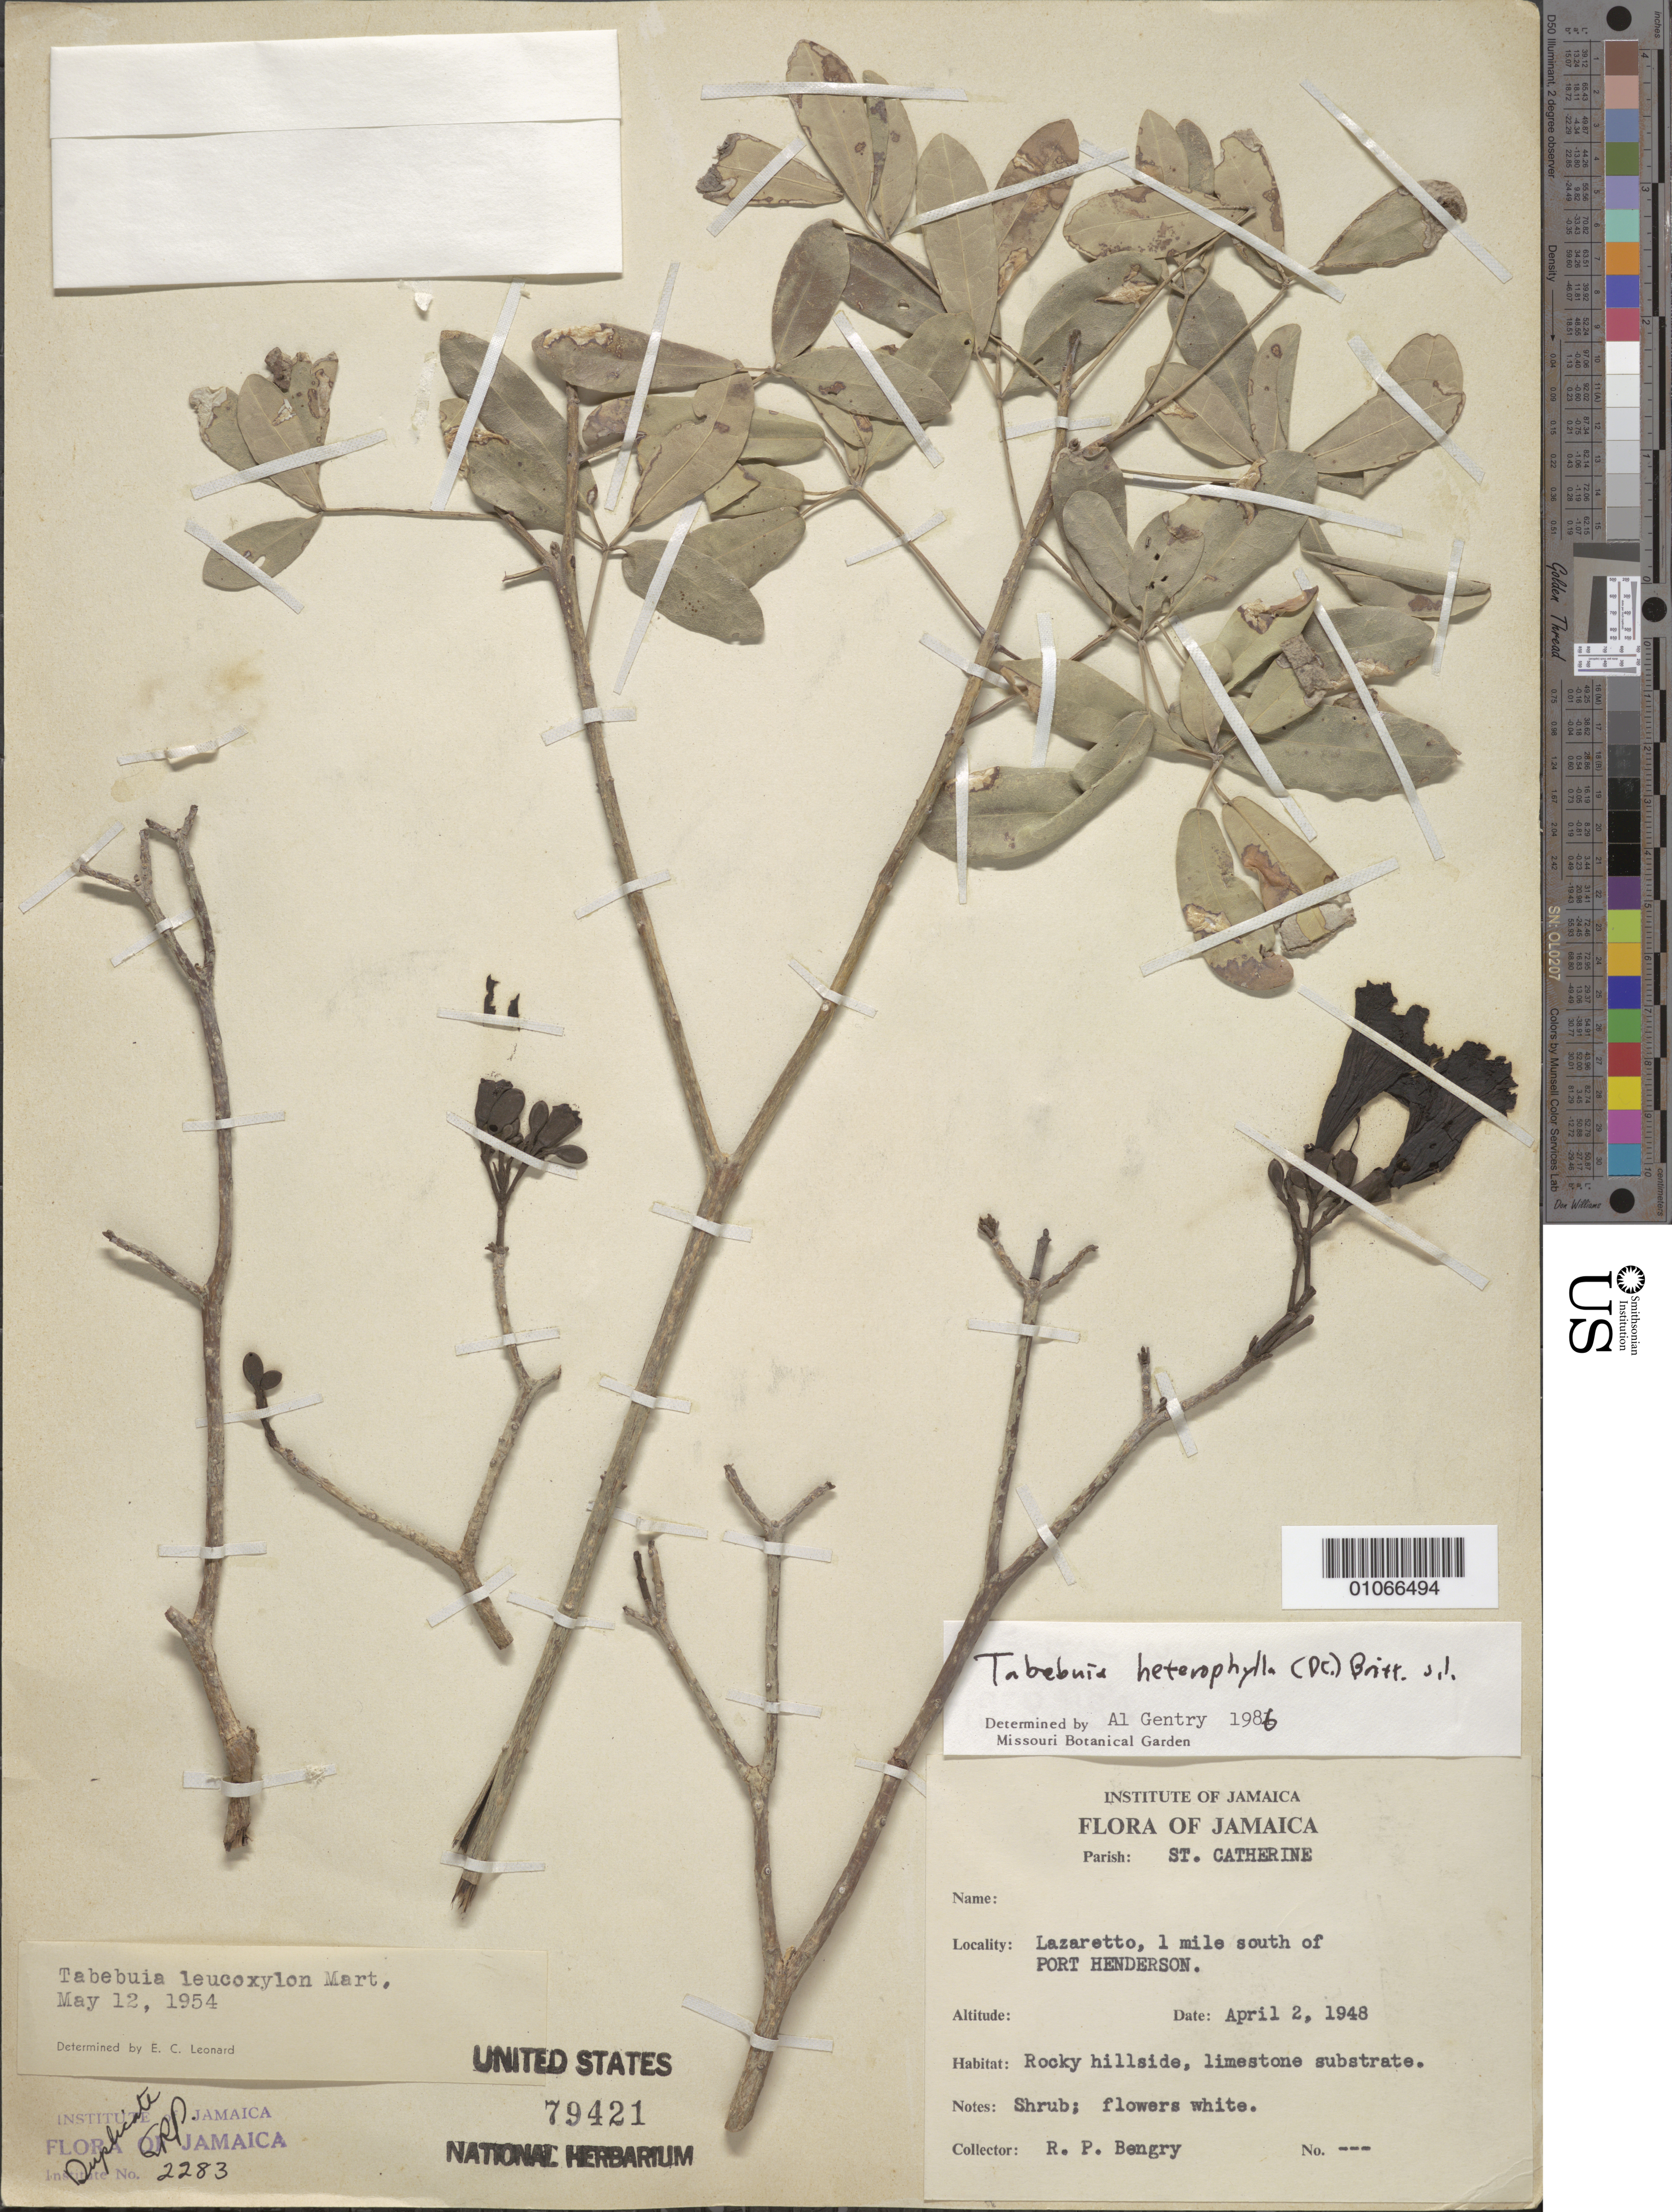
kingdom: Plantae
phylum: Tracheophyta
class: Magnoliopsida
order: Lamiales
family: Bignoniaceae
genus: Tabebuia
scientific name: Tabebuia heterophylla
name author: (DC.) Britton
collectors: R. Bengry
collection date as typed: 02 Apr 1948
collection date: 1948-04-02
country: Jamaica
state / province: Saint Catherine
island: Jamaica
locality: Rocky hillside, limestone substrate, Lazaretto 1 mile south of Port Henderson.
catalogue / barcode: US 79421